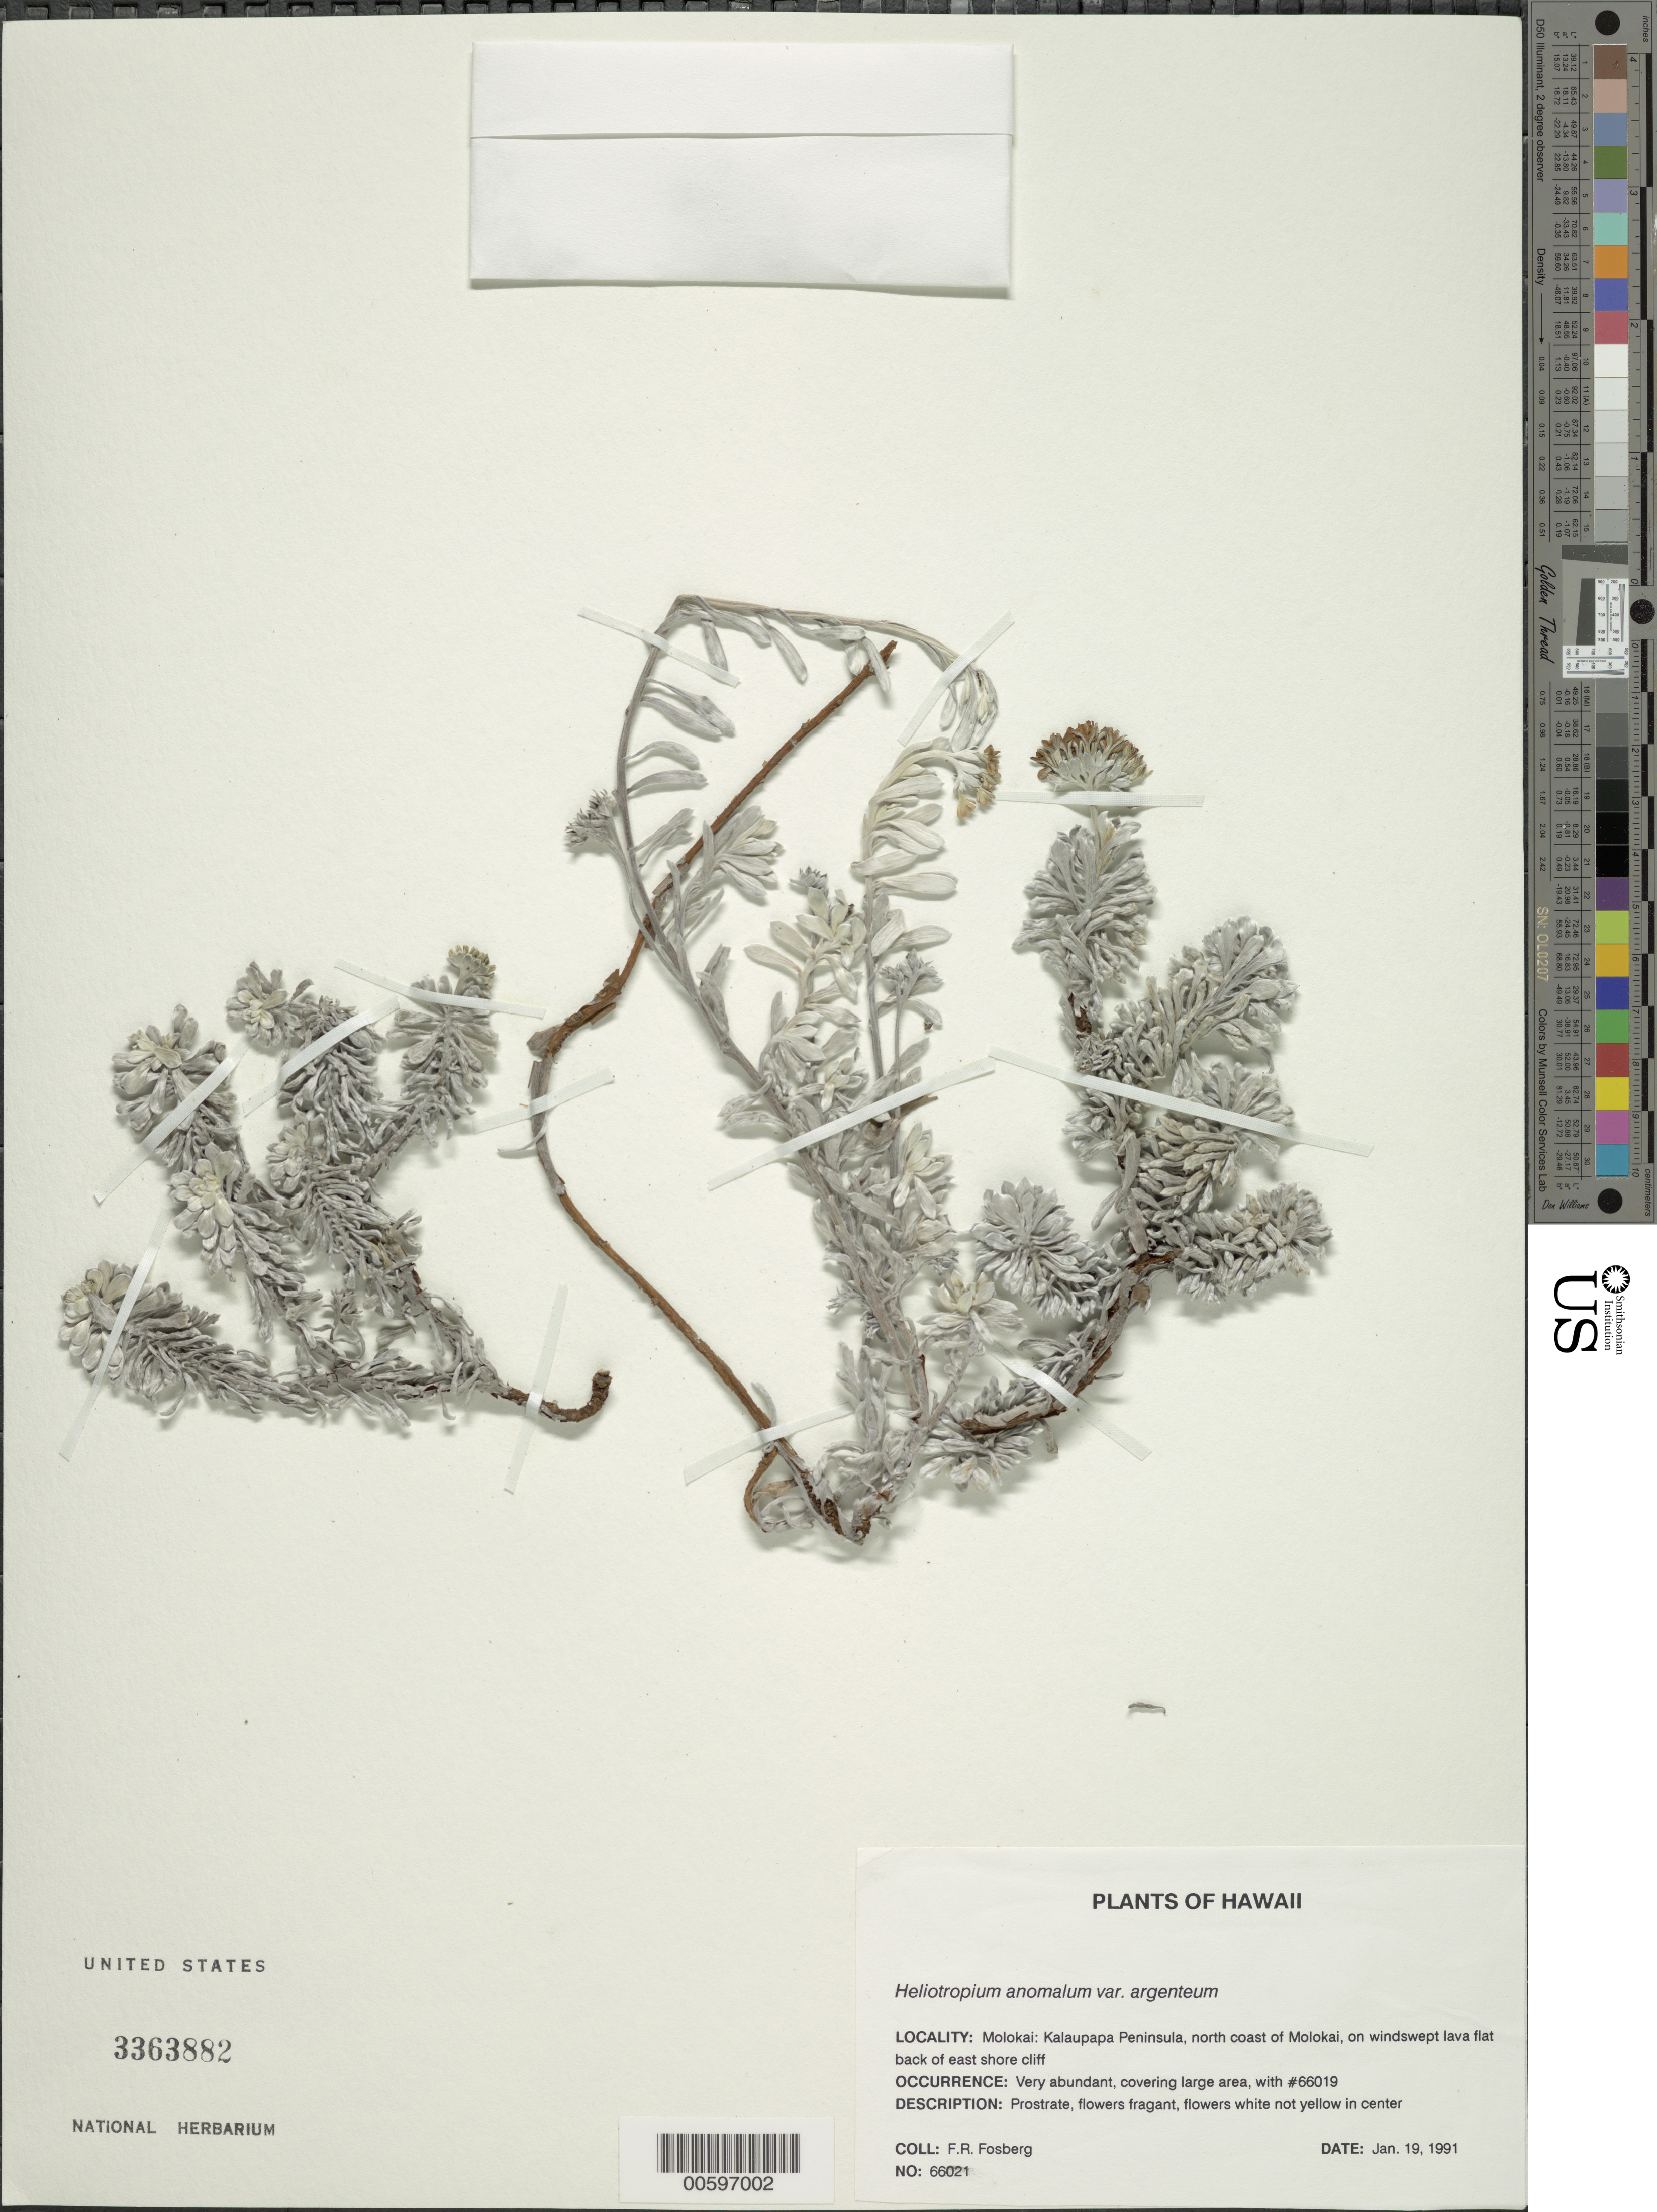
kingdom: Plantae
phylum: Tracheophyta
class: Magnoliopsida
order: Boraginales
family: Heliotropiaceae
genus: Heliotropium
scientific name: Heliotropium anomalum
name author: Hook. & Arn.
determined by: Wagner, W. L., (BOT), Smithsonian Institution - National Museum of Natural History (UNITED STATES)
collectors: F. R. Fosberg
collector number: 66021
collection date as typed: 19 Jan 1991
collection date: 1991-01-19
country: United States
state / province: Hawaii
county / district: Maui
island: Moloka'i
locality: Kalaupapa Peninsula, N coast of Molokai, E shore cliff.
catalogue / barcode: US 3363882